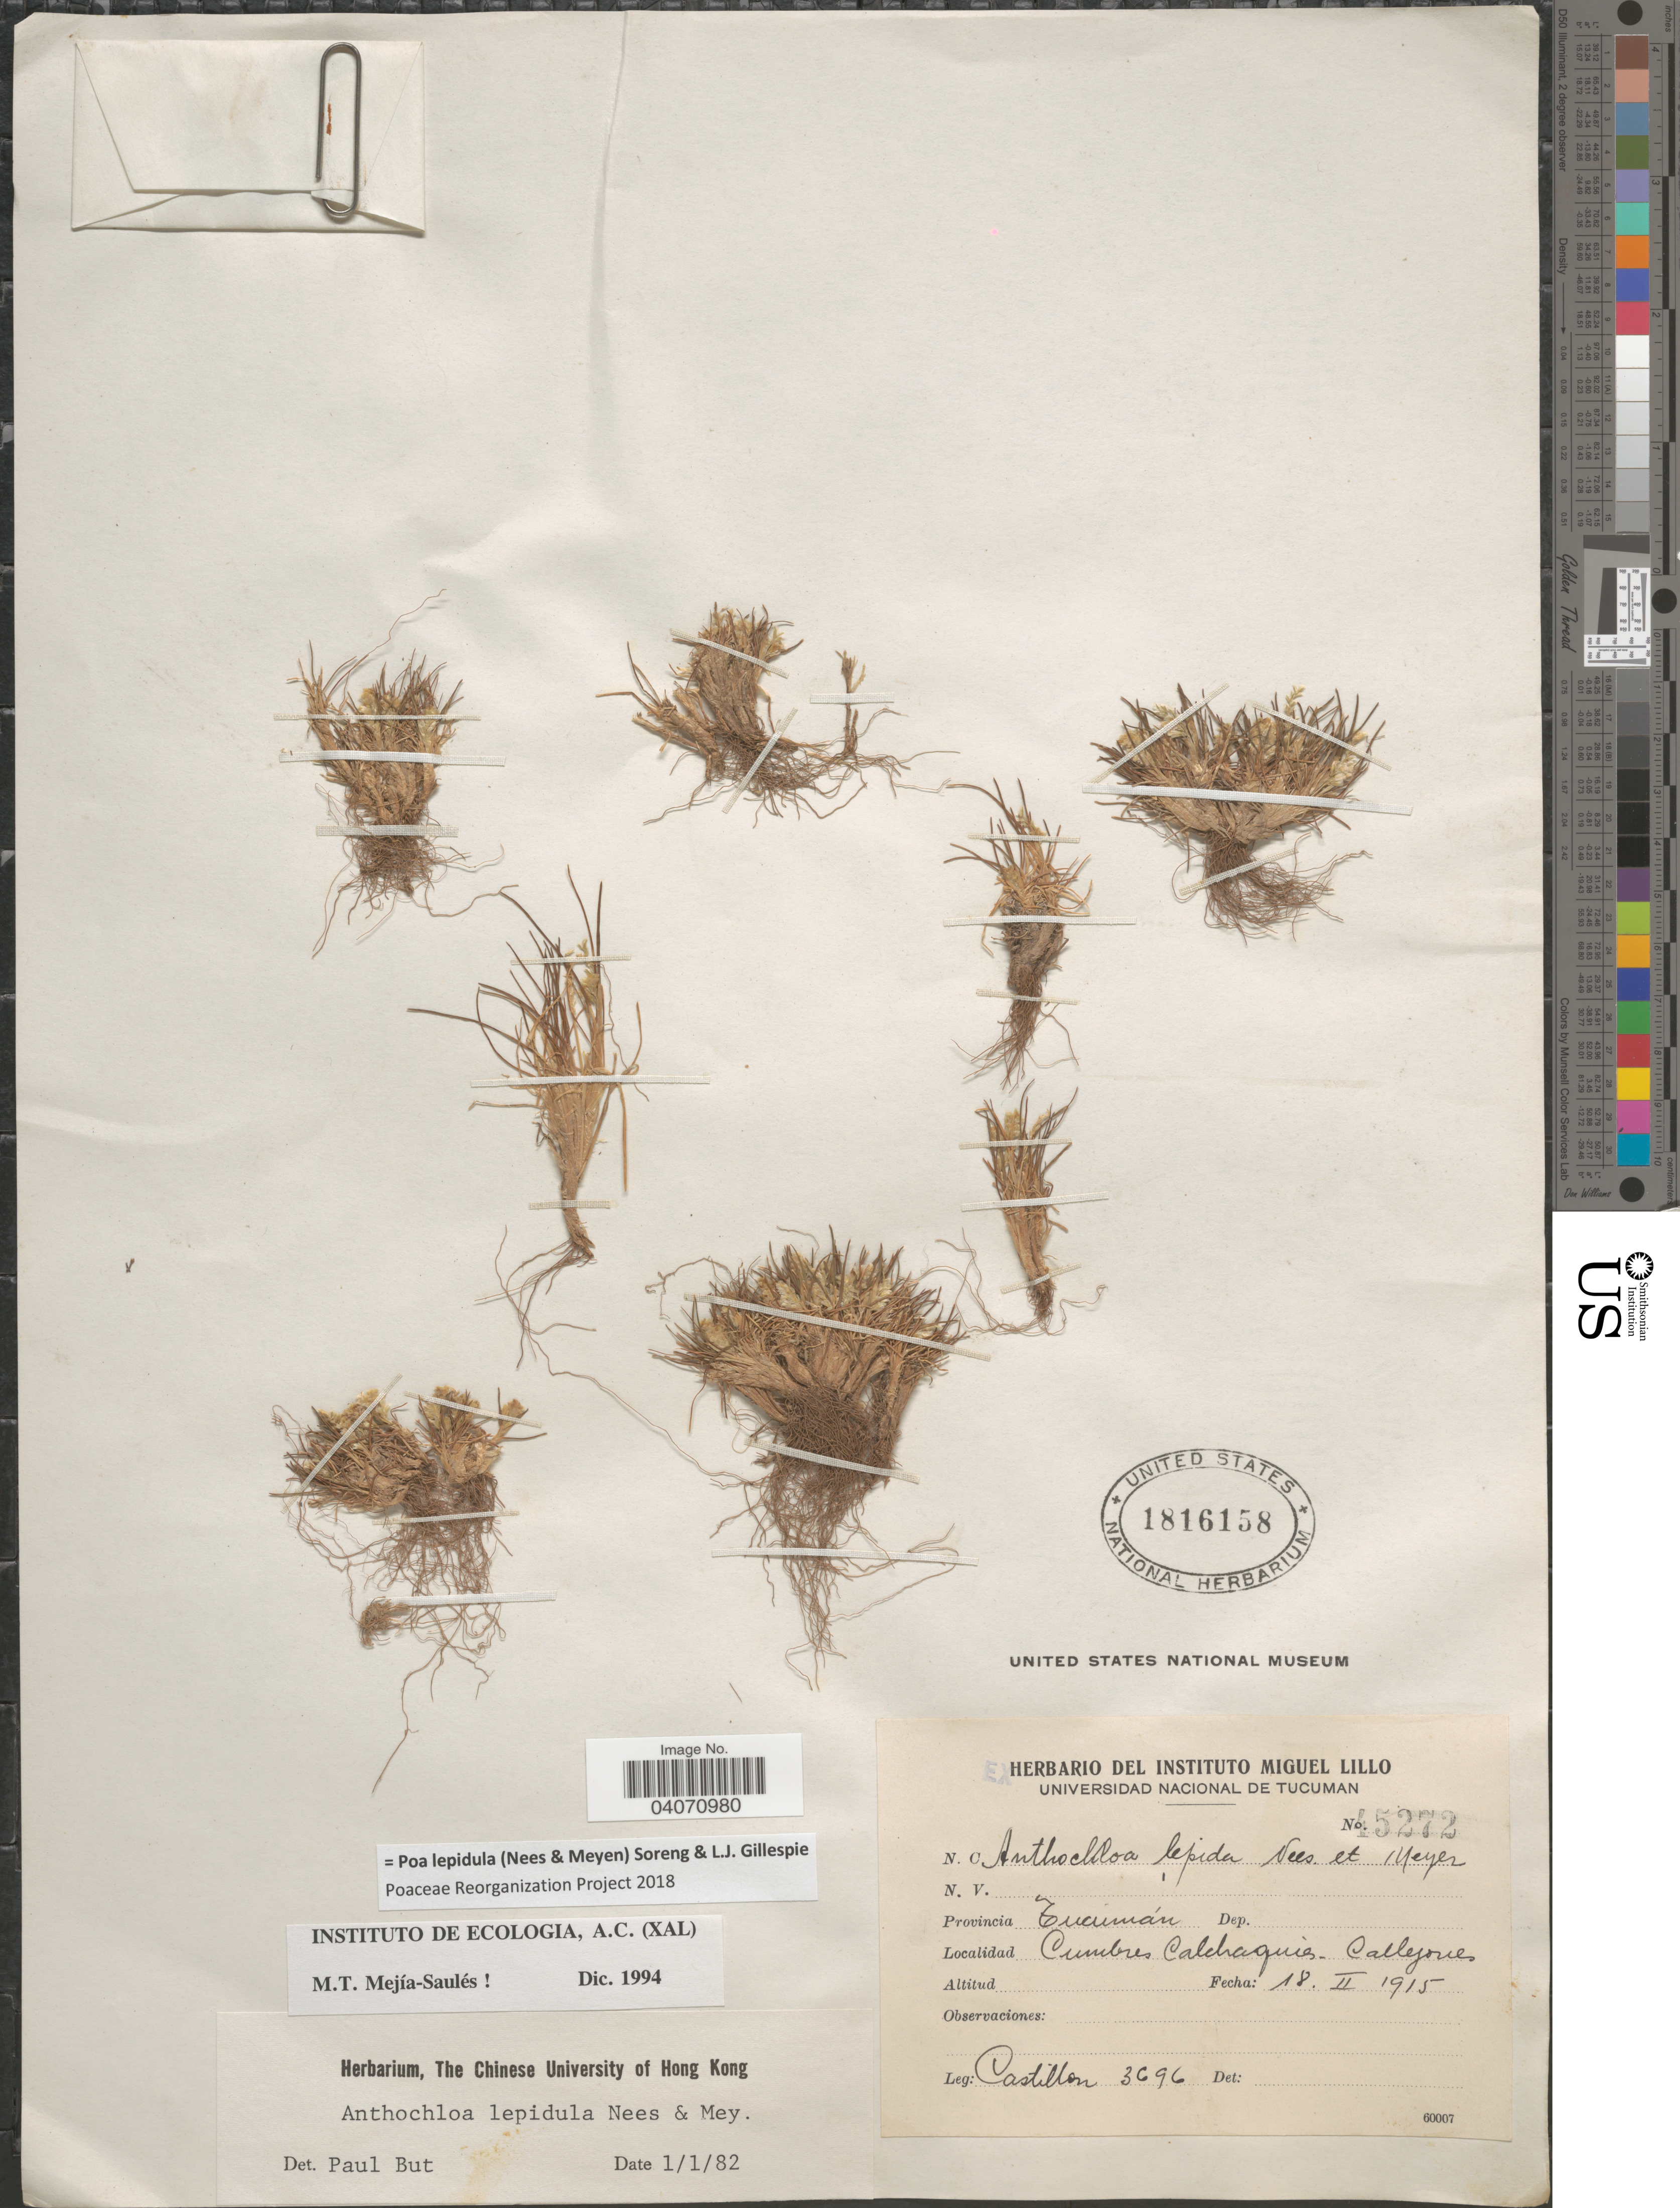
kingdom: Plantae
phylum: Tracheophyta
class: Liliopsida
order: Poales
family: Poaceae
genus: Poa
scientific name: Poa lepidula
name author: (Nees & Meyen) Soreng & L.J. Gillespie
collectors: Castillon, --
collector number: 3696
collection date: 1915-02-18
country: Argentina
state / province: Tucuman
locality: Cumbres Cadraguis. Callejones.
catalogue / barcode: US 1816158